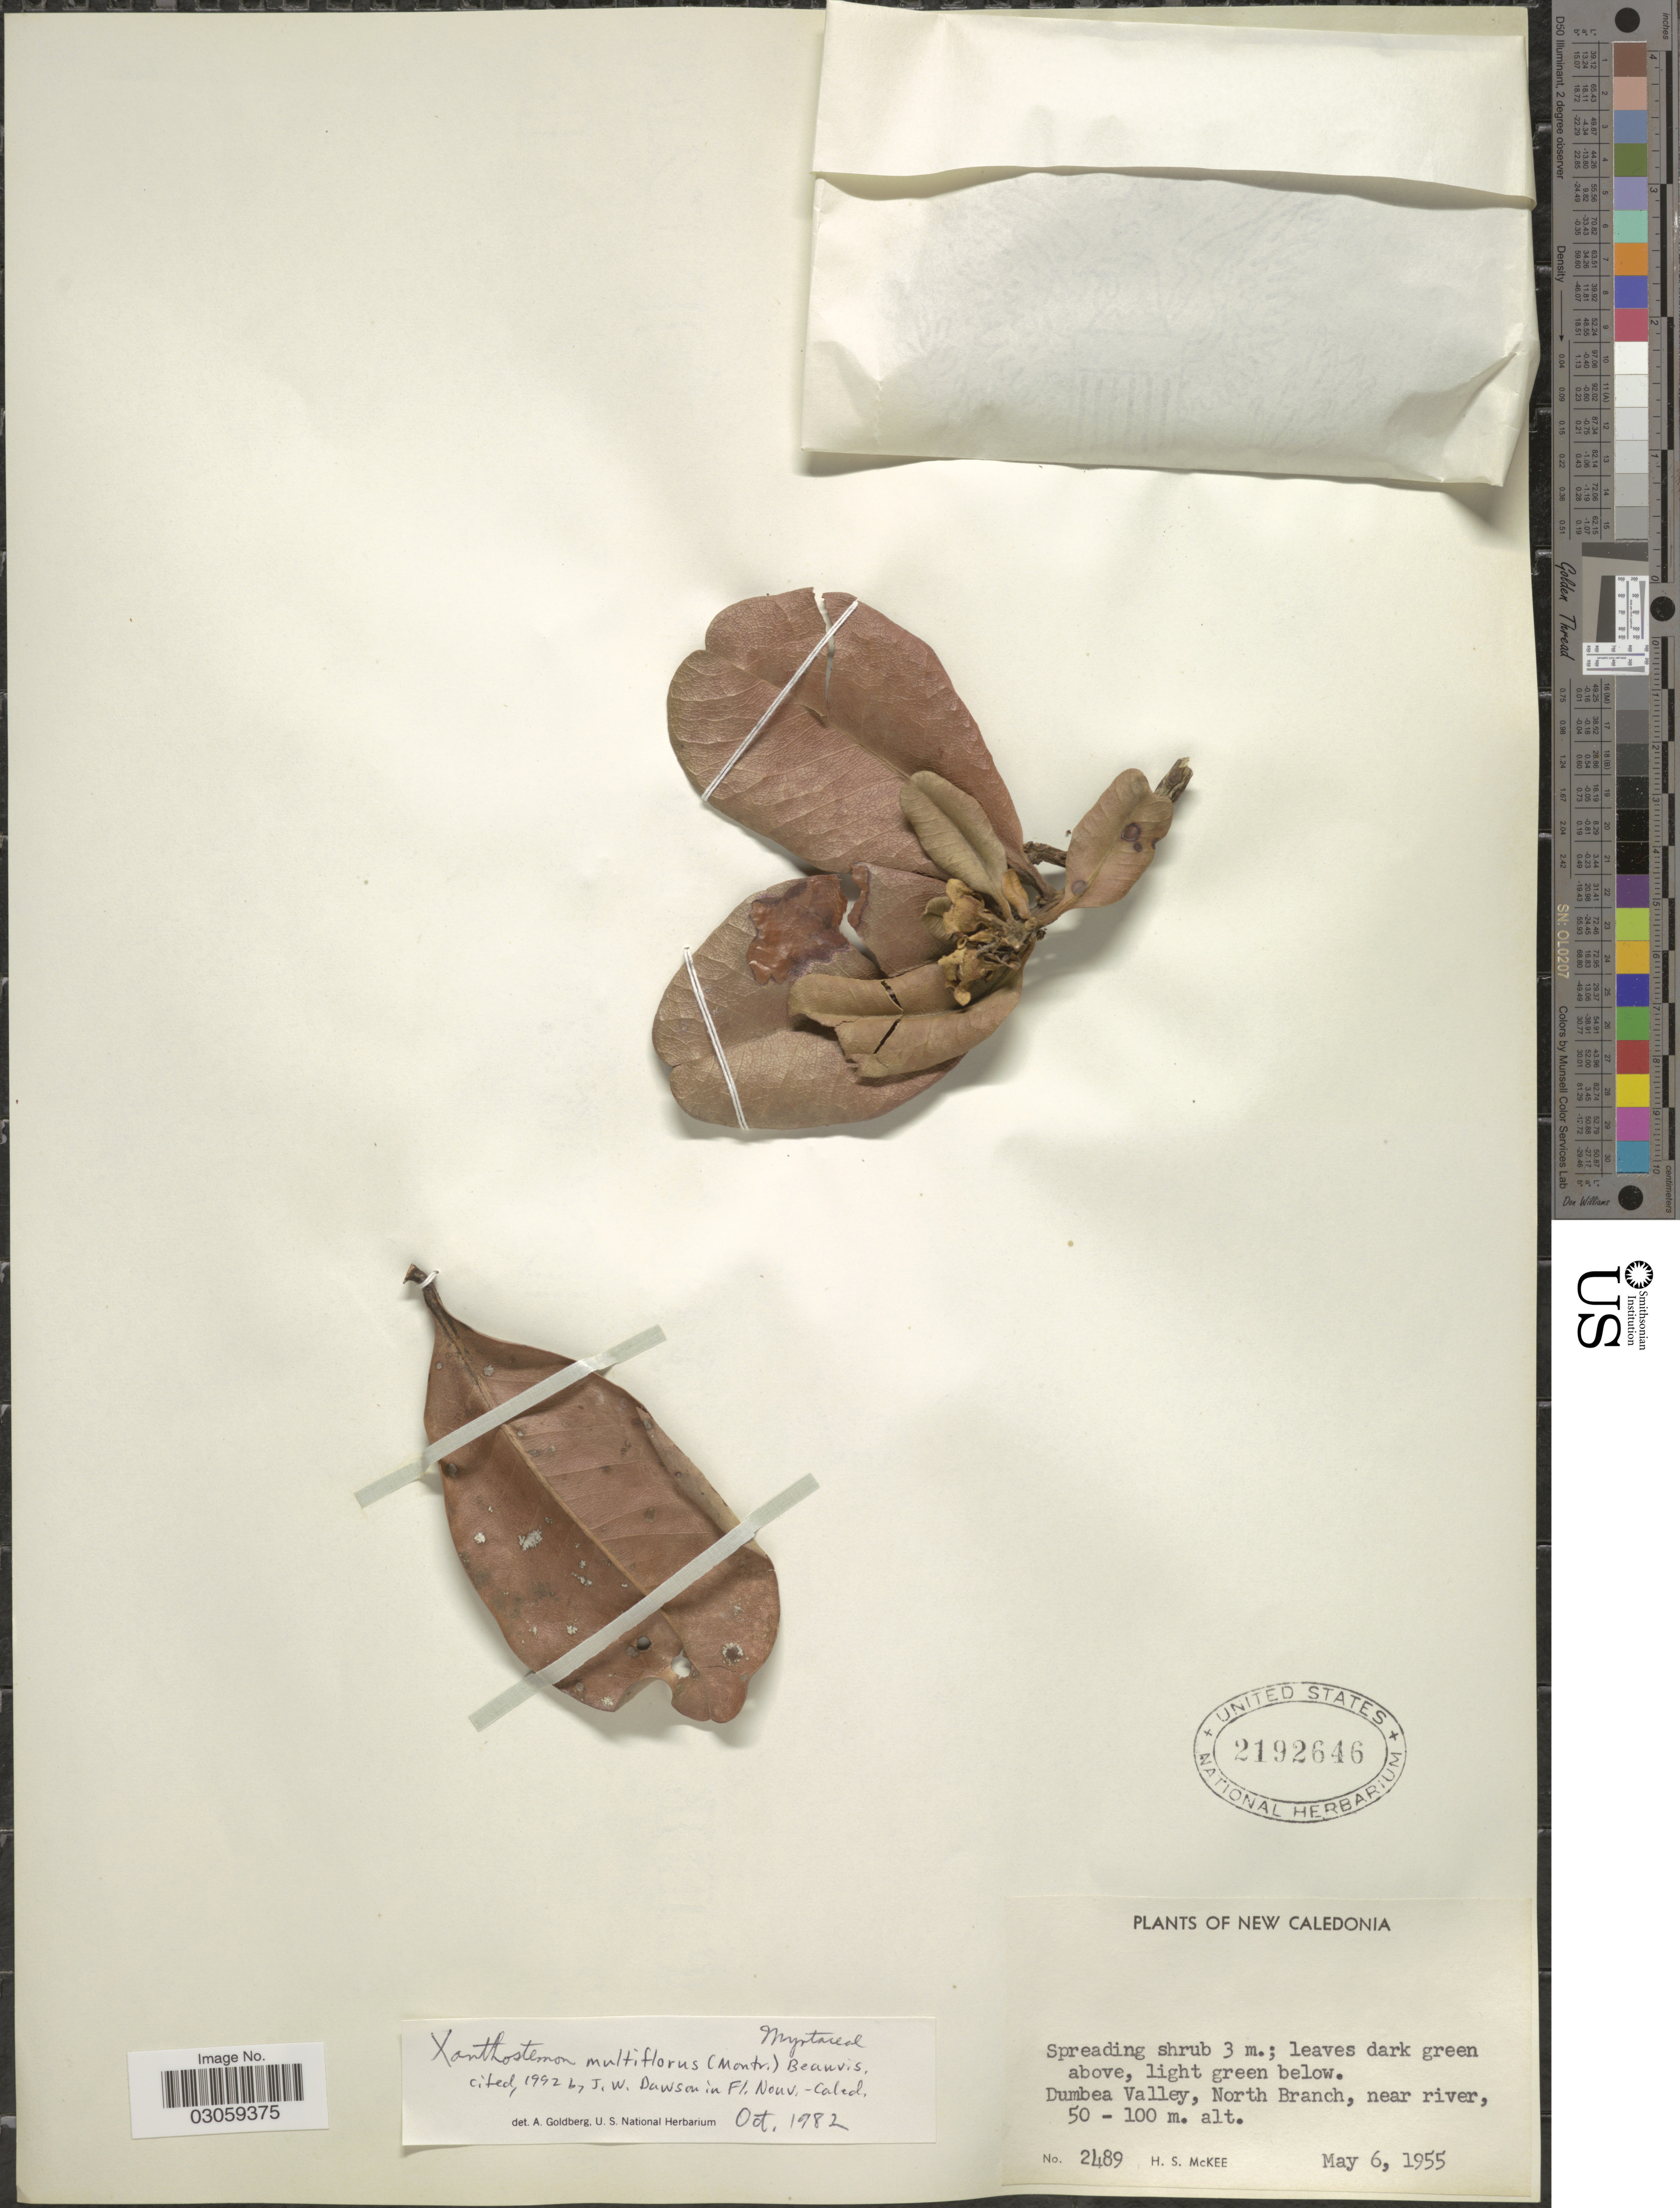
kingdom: Plantae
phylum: Tracheophyta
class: Magnoliopsida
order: Myrtales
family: Myrtaceae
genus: Xanthostemon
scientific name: Xanthostemon multiflorus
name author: (Montrouz.) Beauvis.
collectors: H. S. McKee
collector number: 2489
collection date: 1955-05-06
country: New Caledonia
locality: Dumbea Valley, North Branch, near river.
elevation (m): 50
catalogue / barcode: US 2192646